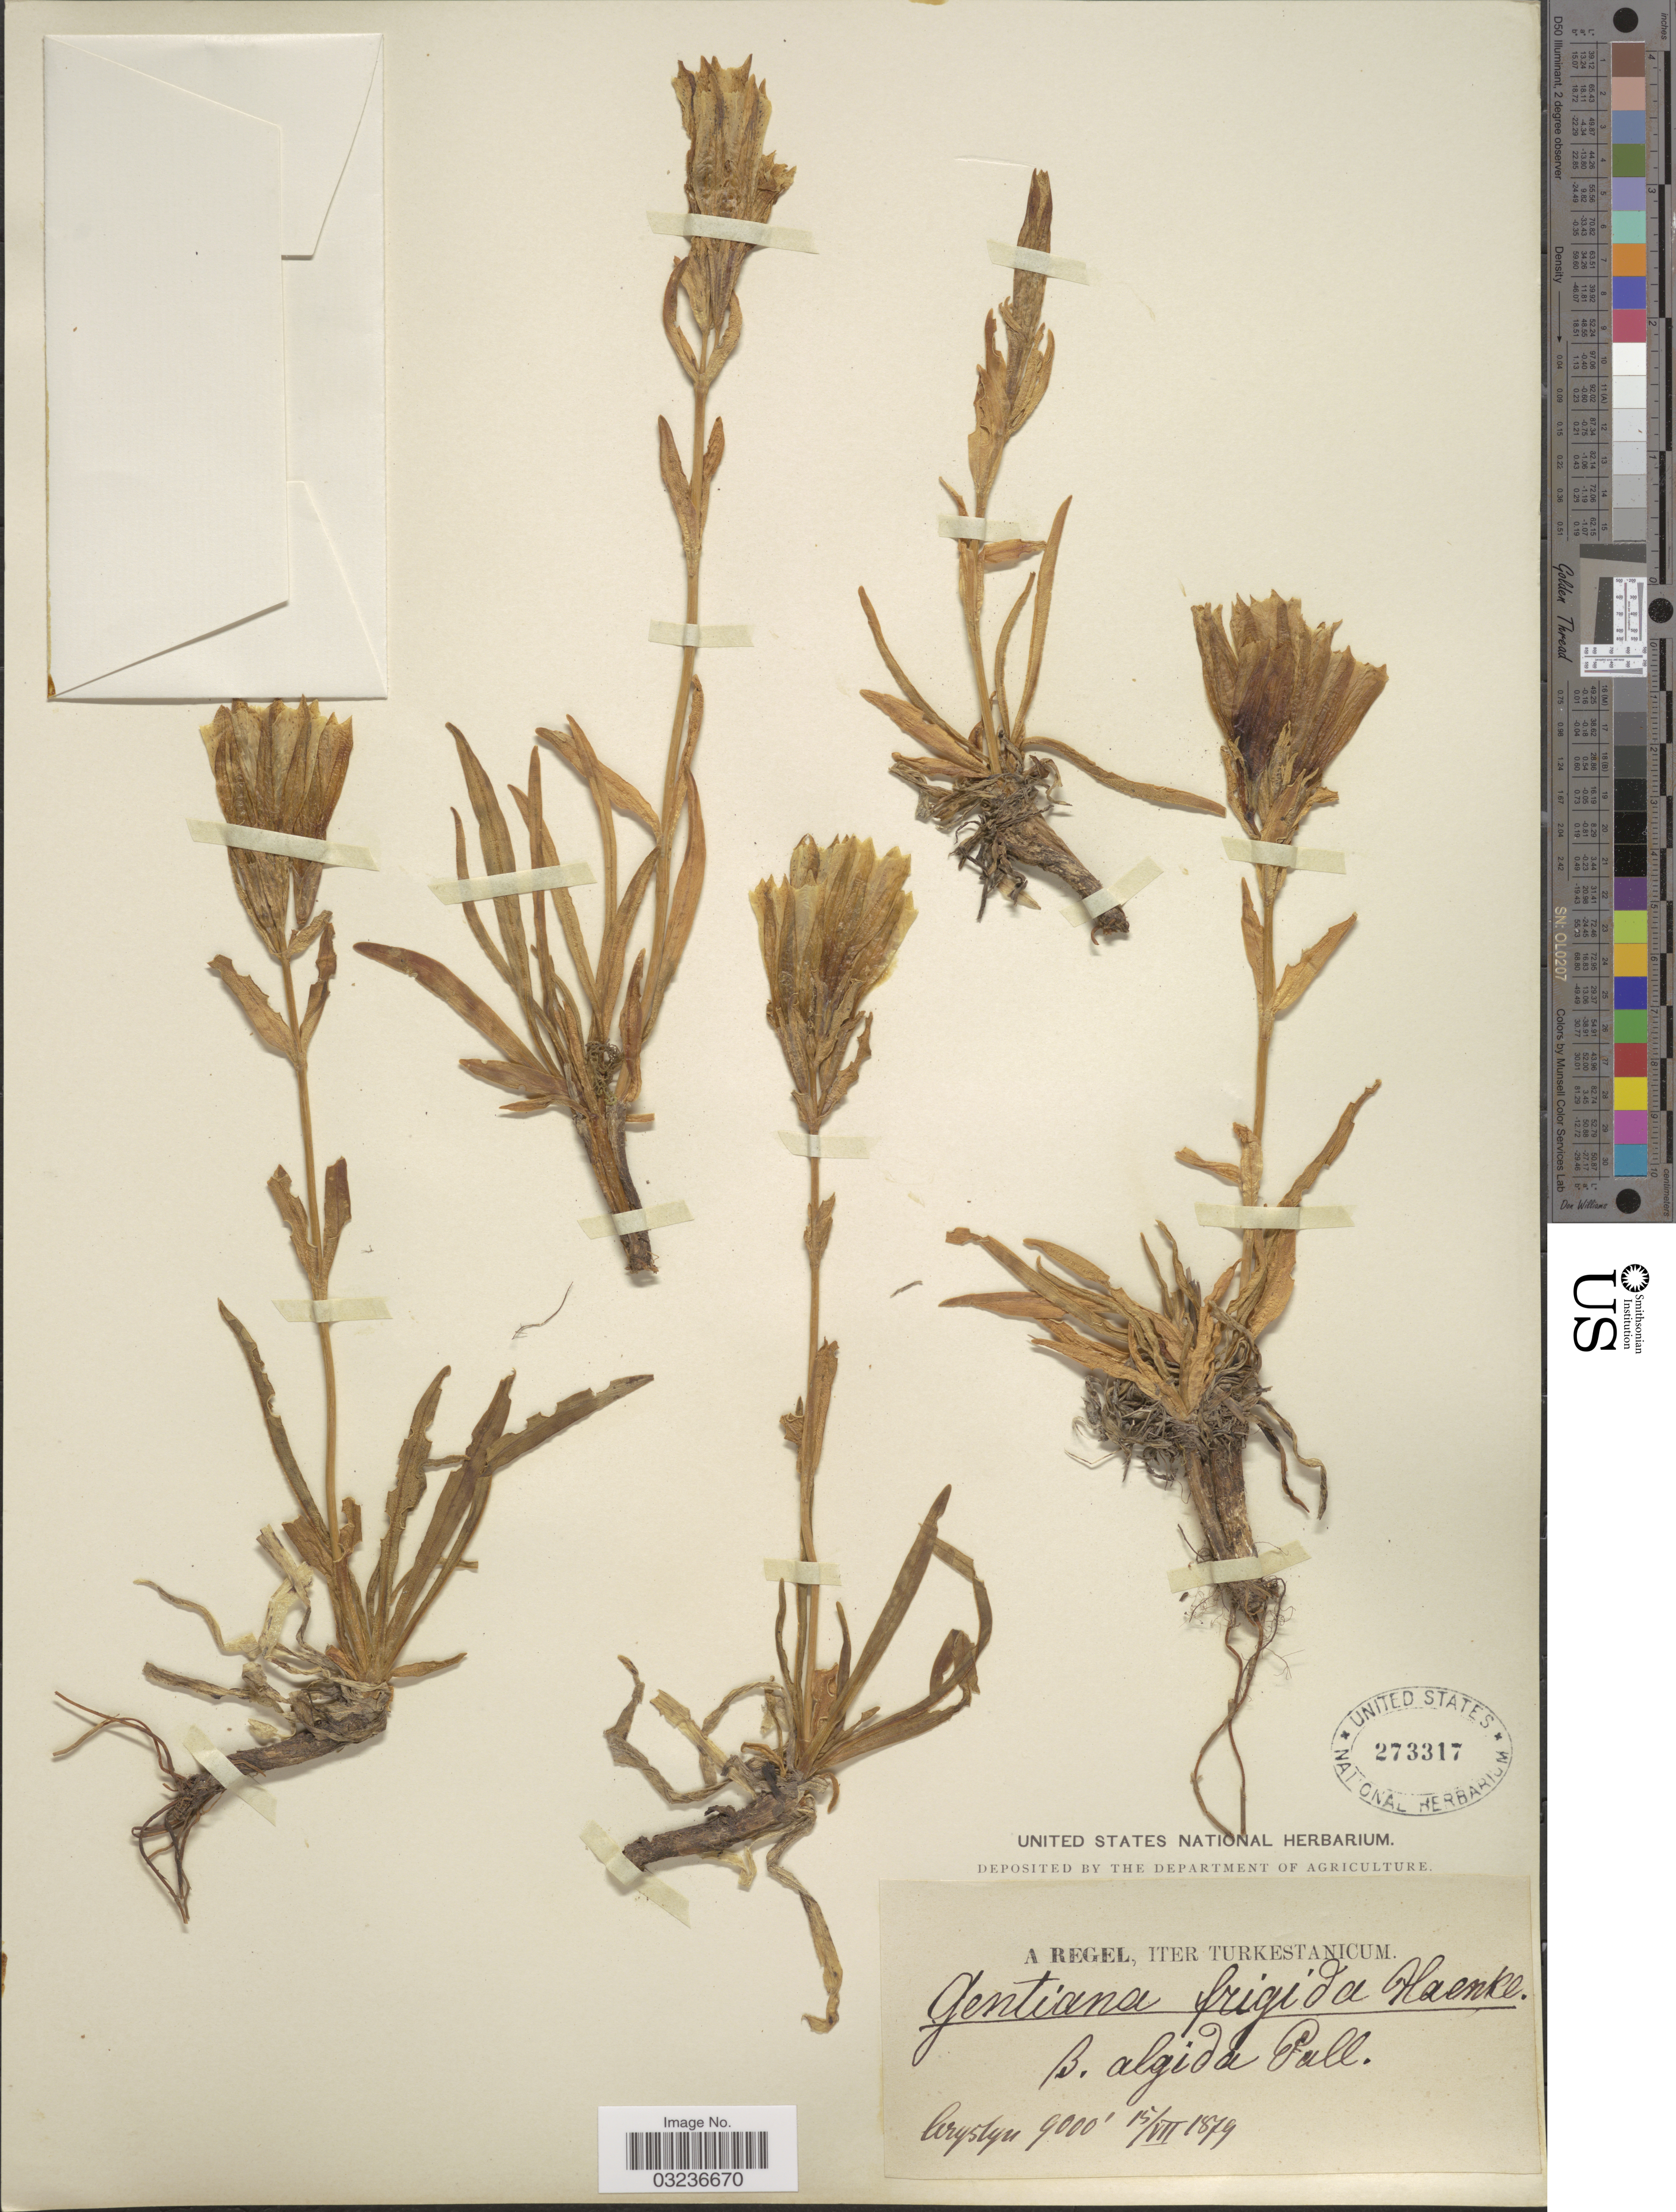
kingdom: Plantae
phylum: Tracheophyta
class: Magnoliopsida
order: Gentianales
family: Gentianaceae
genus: Gentiana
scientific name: Gentiana frigida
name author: Haenke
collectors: A. Regel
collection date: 1879-07-15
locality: Arystyn. Turkestanicum.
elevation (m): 2743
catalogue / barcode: US 273317